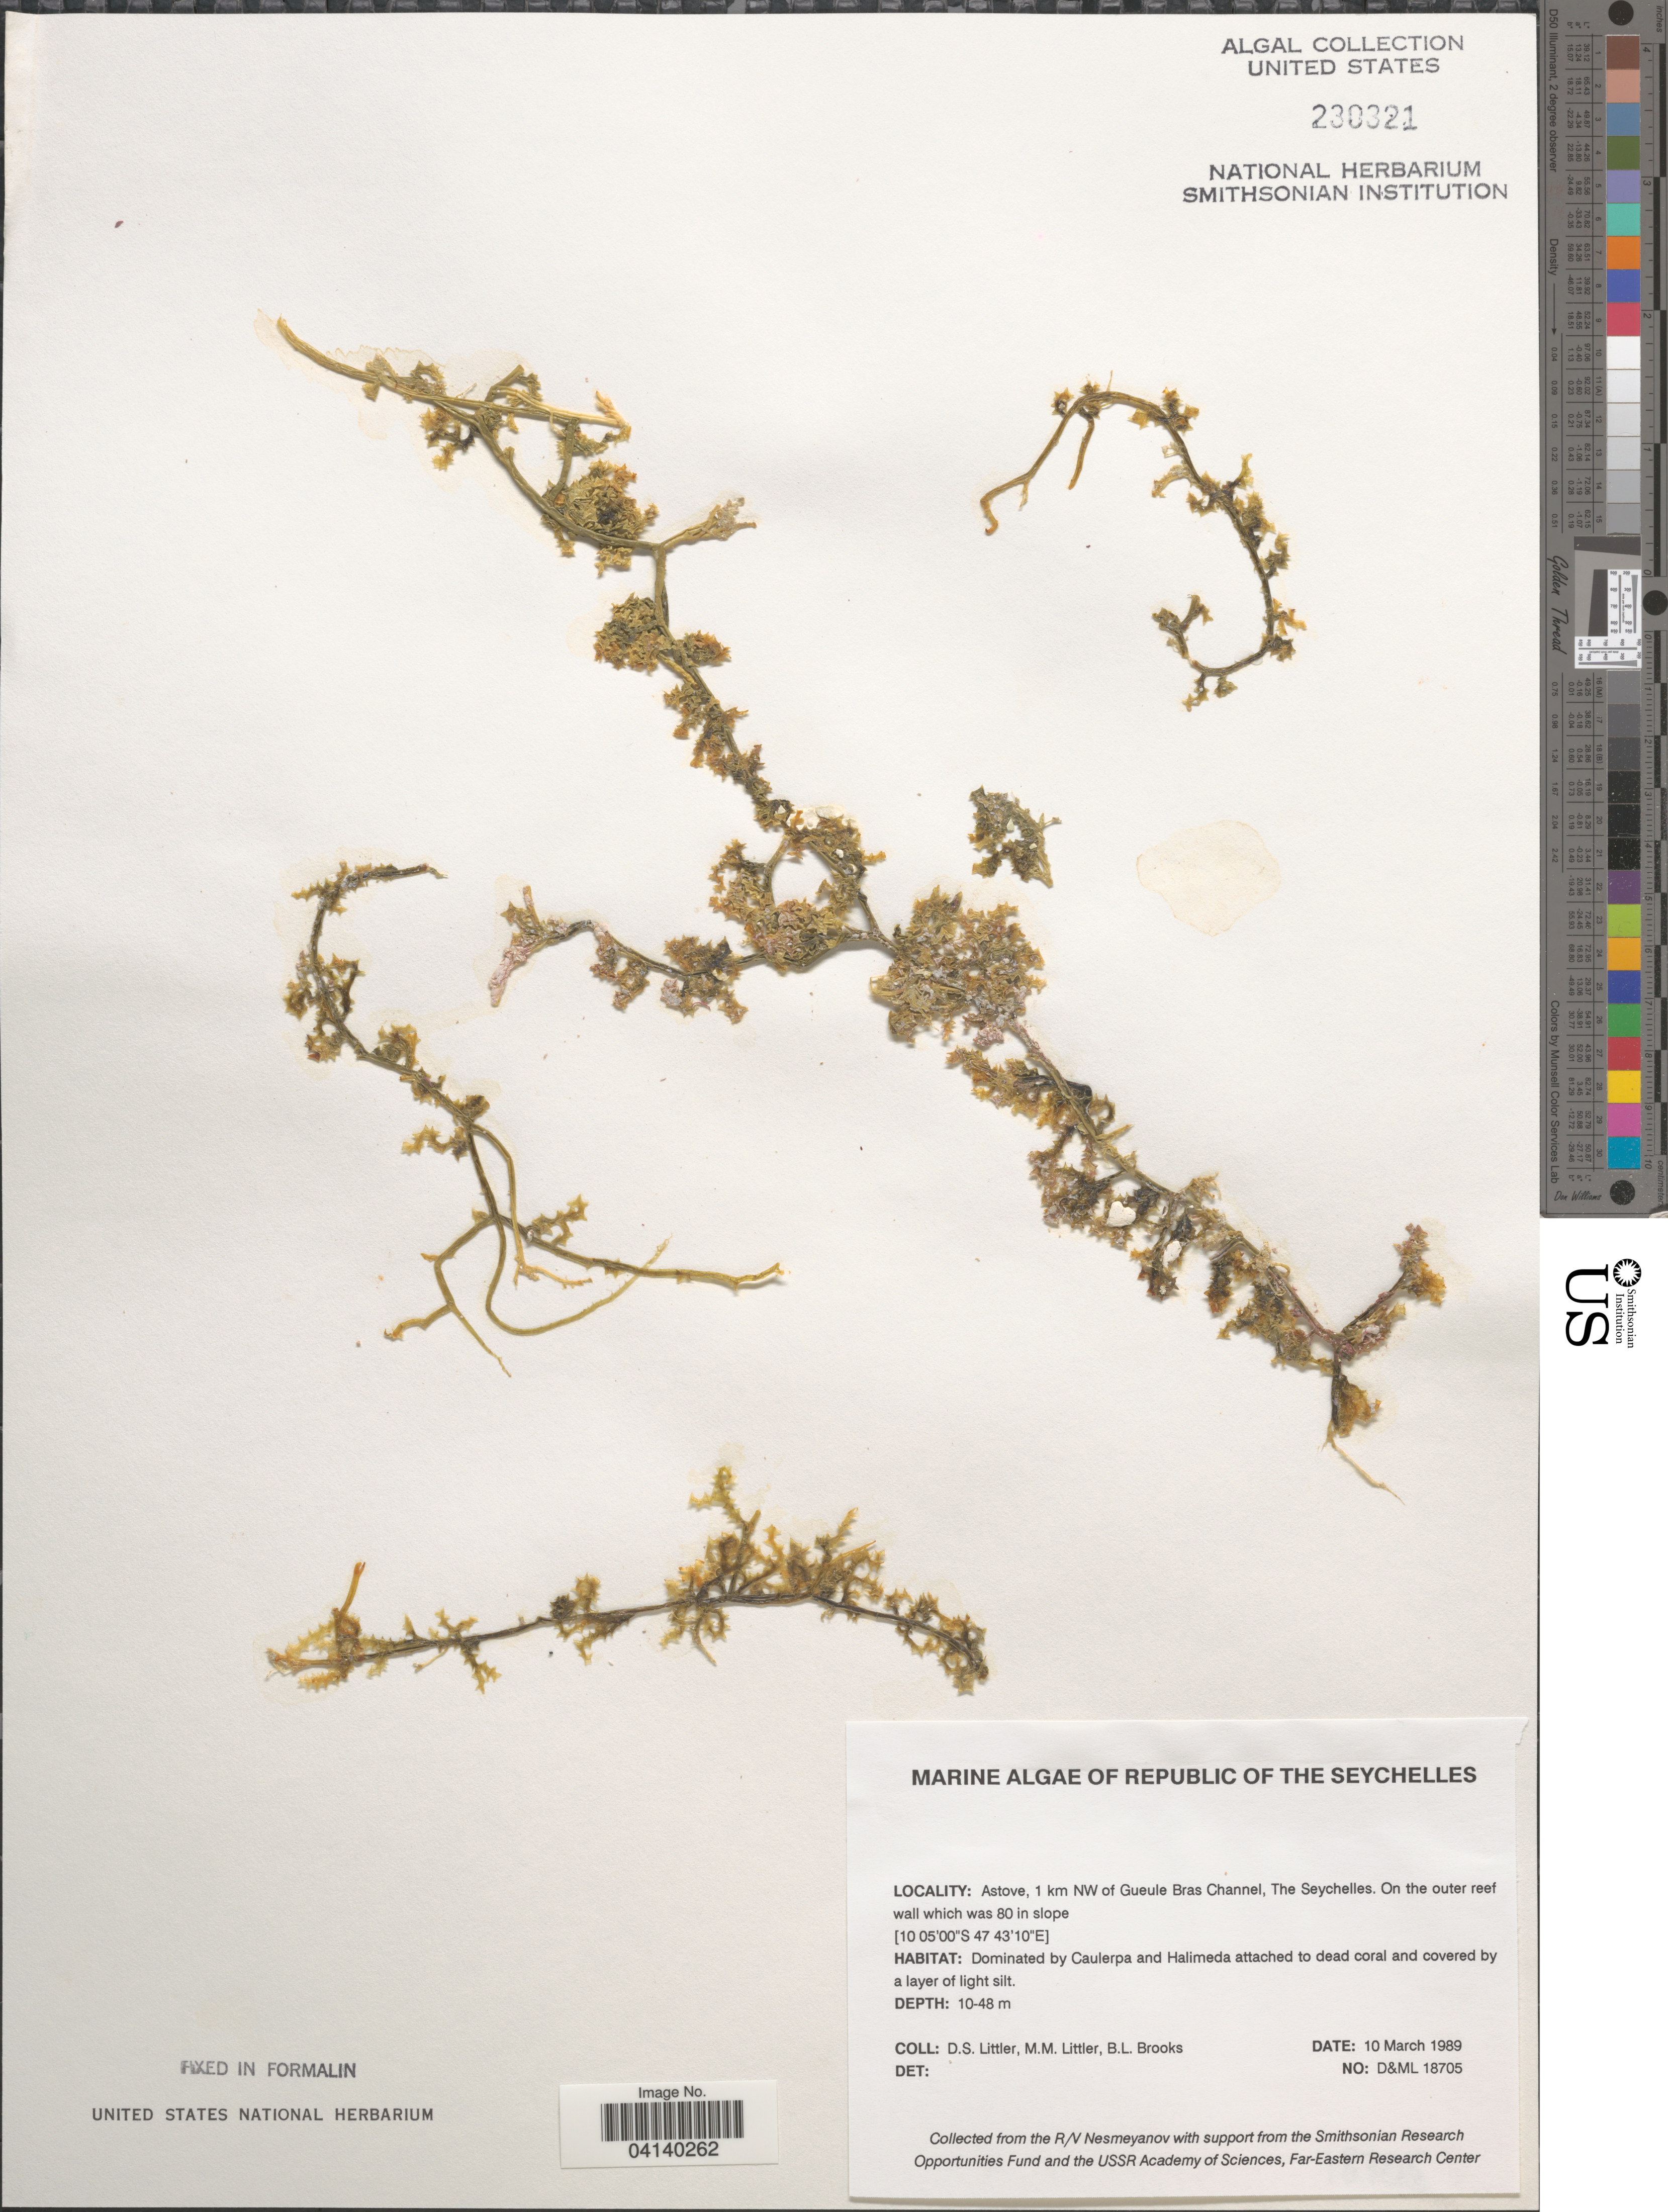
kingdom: Plantae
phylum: Chlorophyta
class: Ulvophyceae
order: Bryopsidales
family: Caulerpaceae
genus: Caulerpa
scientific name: Caulerpa sp.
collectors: D. S. Littler & B. Brooks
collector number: D&ML18705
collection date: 1989-03-10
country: Seychelles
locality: Republic of the Seychelles. Astove, 1 km NW of Gueule Bras Channel. On the outer reef wall which was 80 in slope.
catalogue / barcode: US 230321